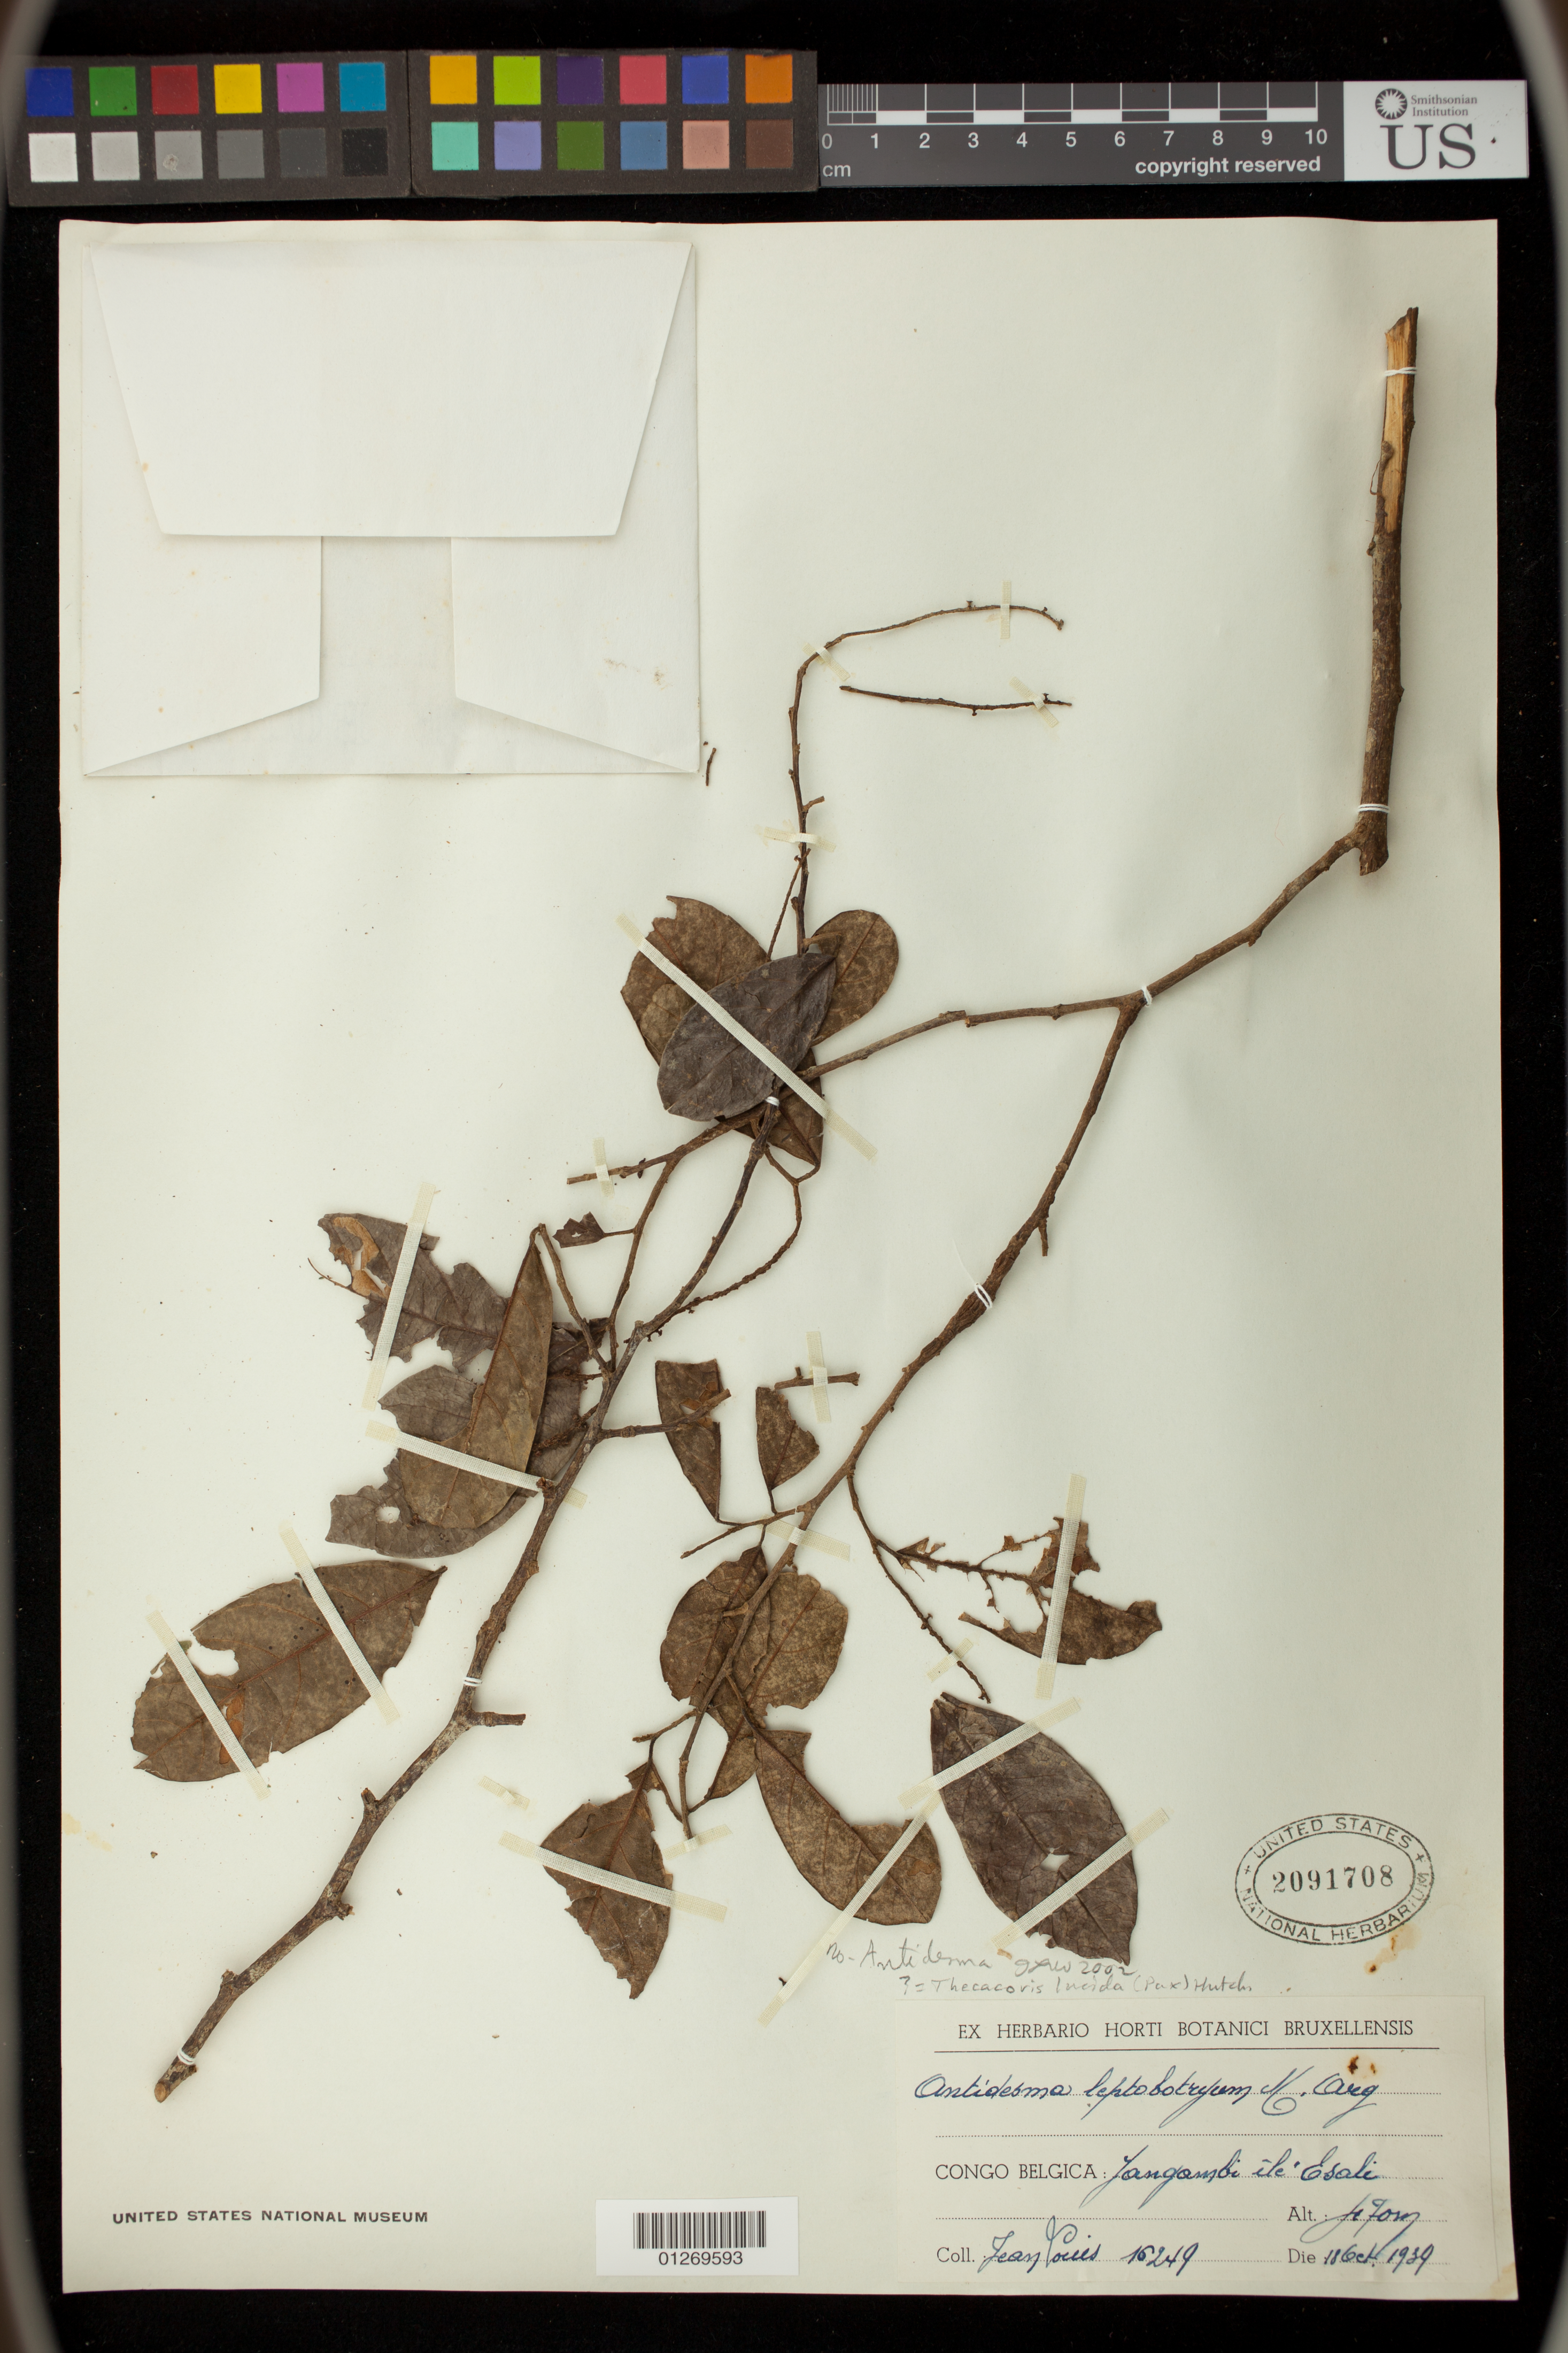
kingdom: Plantae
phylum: Tracheophyta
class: Magnoliopsida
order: Malpighiales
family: Phyllanthaceae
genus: Antidesma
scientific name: Antidesma sp.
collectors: J. Vouis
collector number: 16249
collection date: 1939-10-18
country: Congo, Democratic Republic of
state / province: Tshopo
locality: Yangambi [Jangambi] ile'Esali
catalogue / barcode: US 2091708